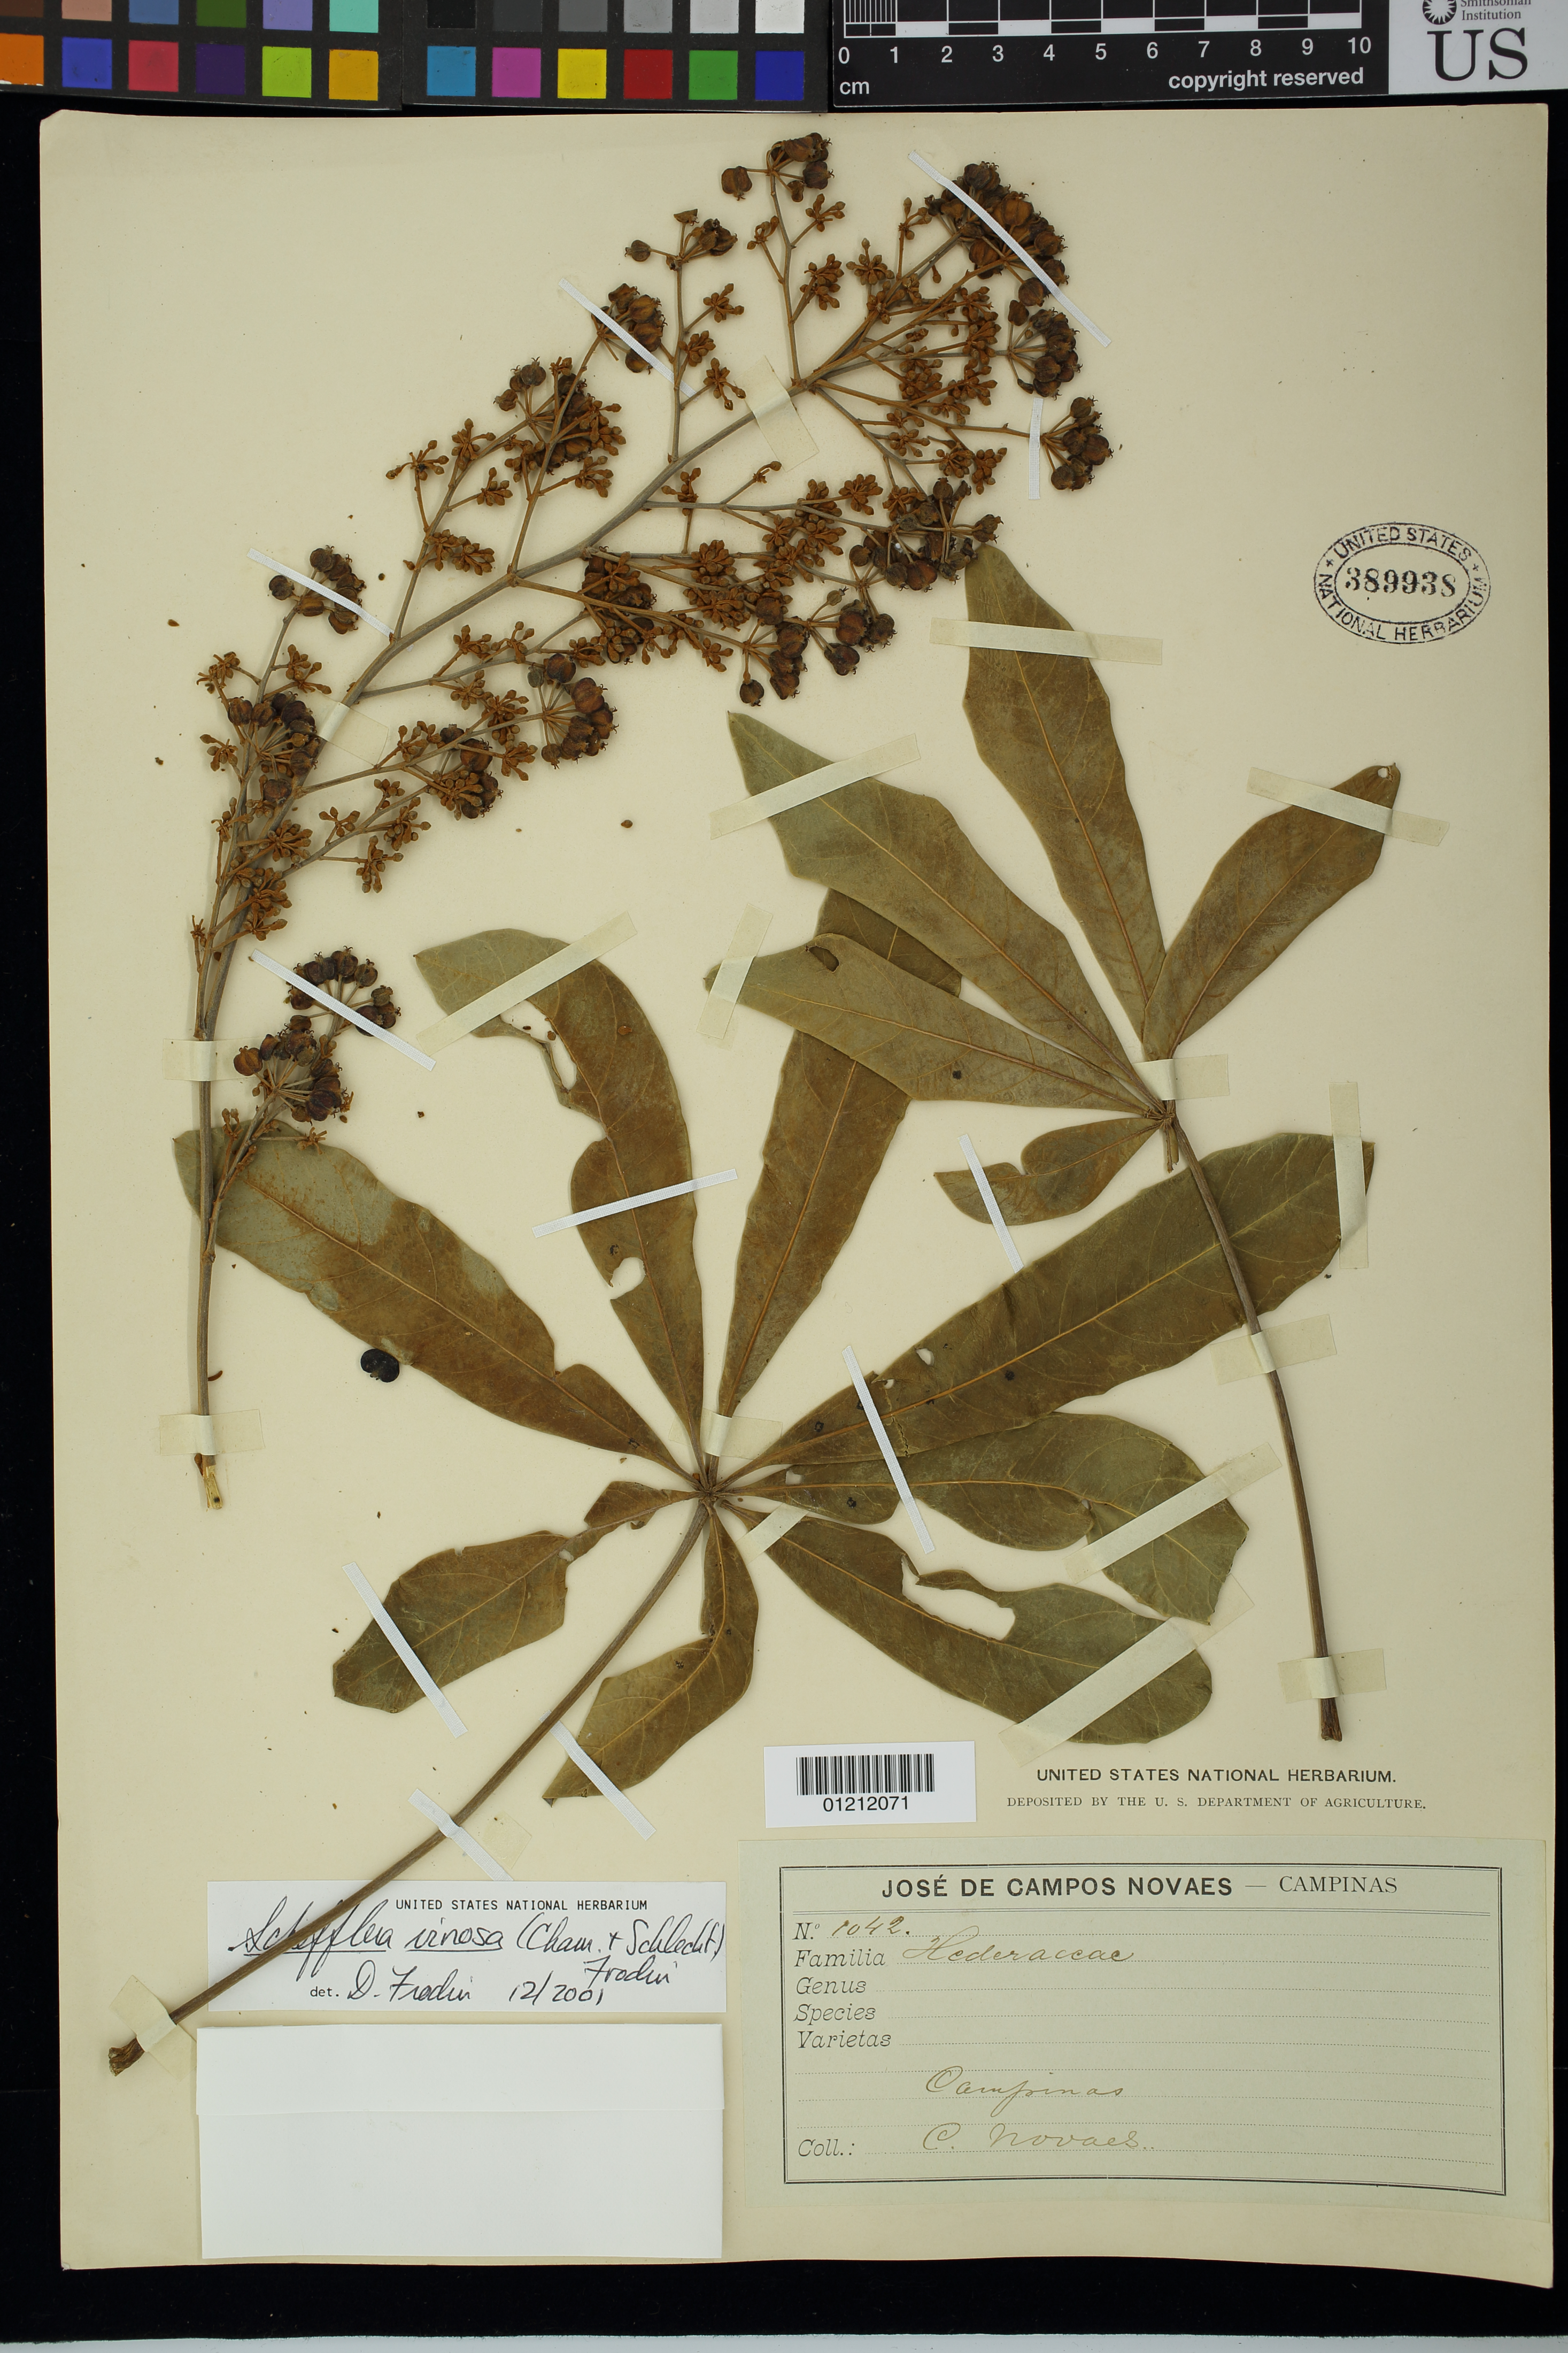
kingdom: Plantae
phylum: Tracheophyta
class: Magnoliopsida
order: Apiales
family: Araliaceae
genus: Schefflera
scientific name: Schefflera vinosa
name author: (Cham. & Schltdl.) Frodin & Fiaschi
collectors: J. Novães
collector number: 1042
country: Brazil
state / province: São Paulo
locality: Campinas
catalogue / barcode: US 389938